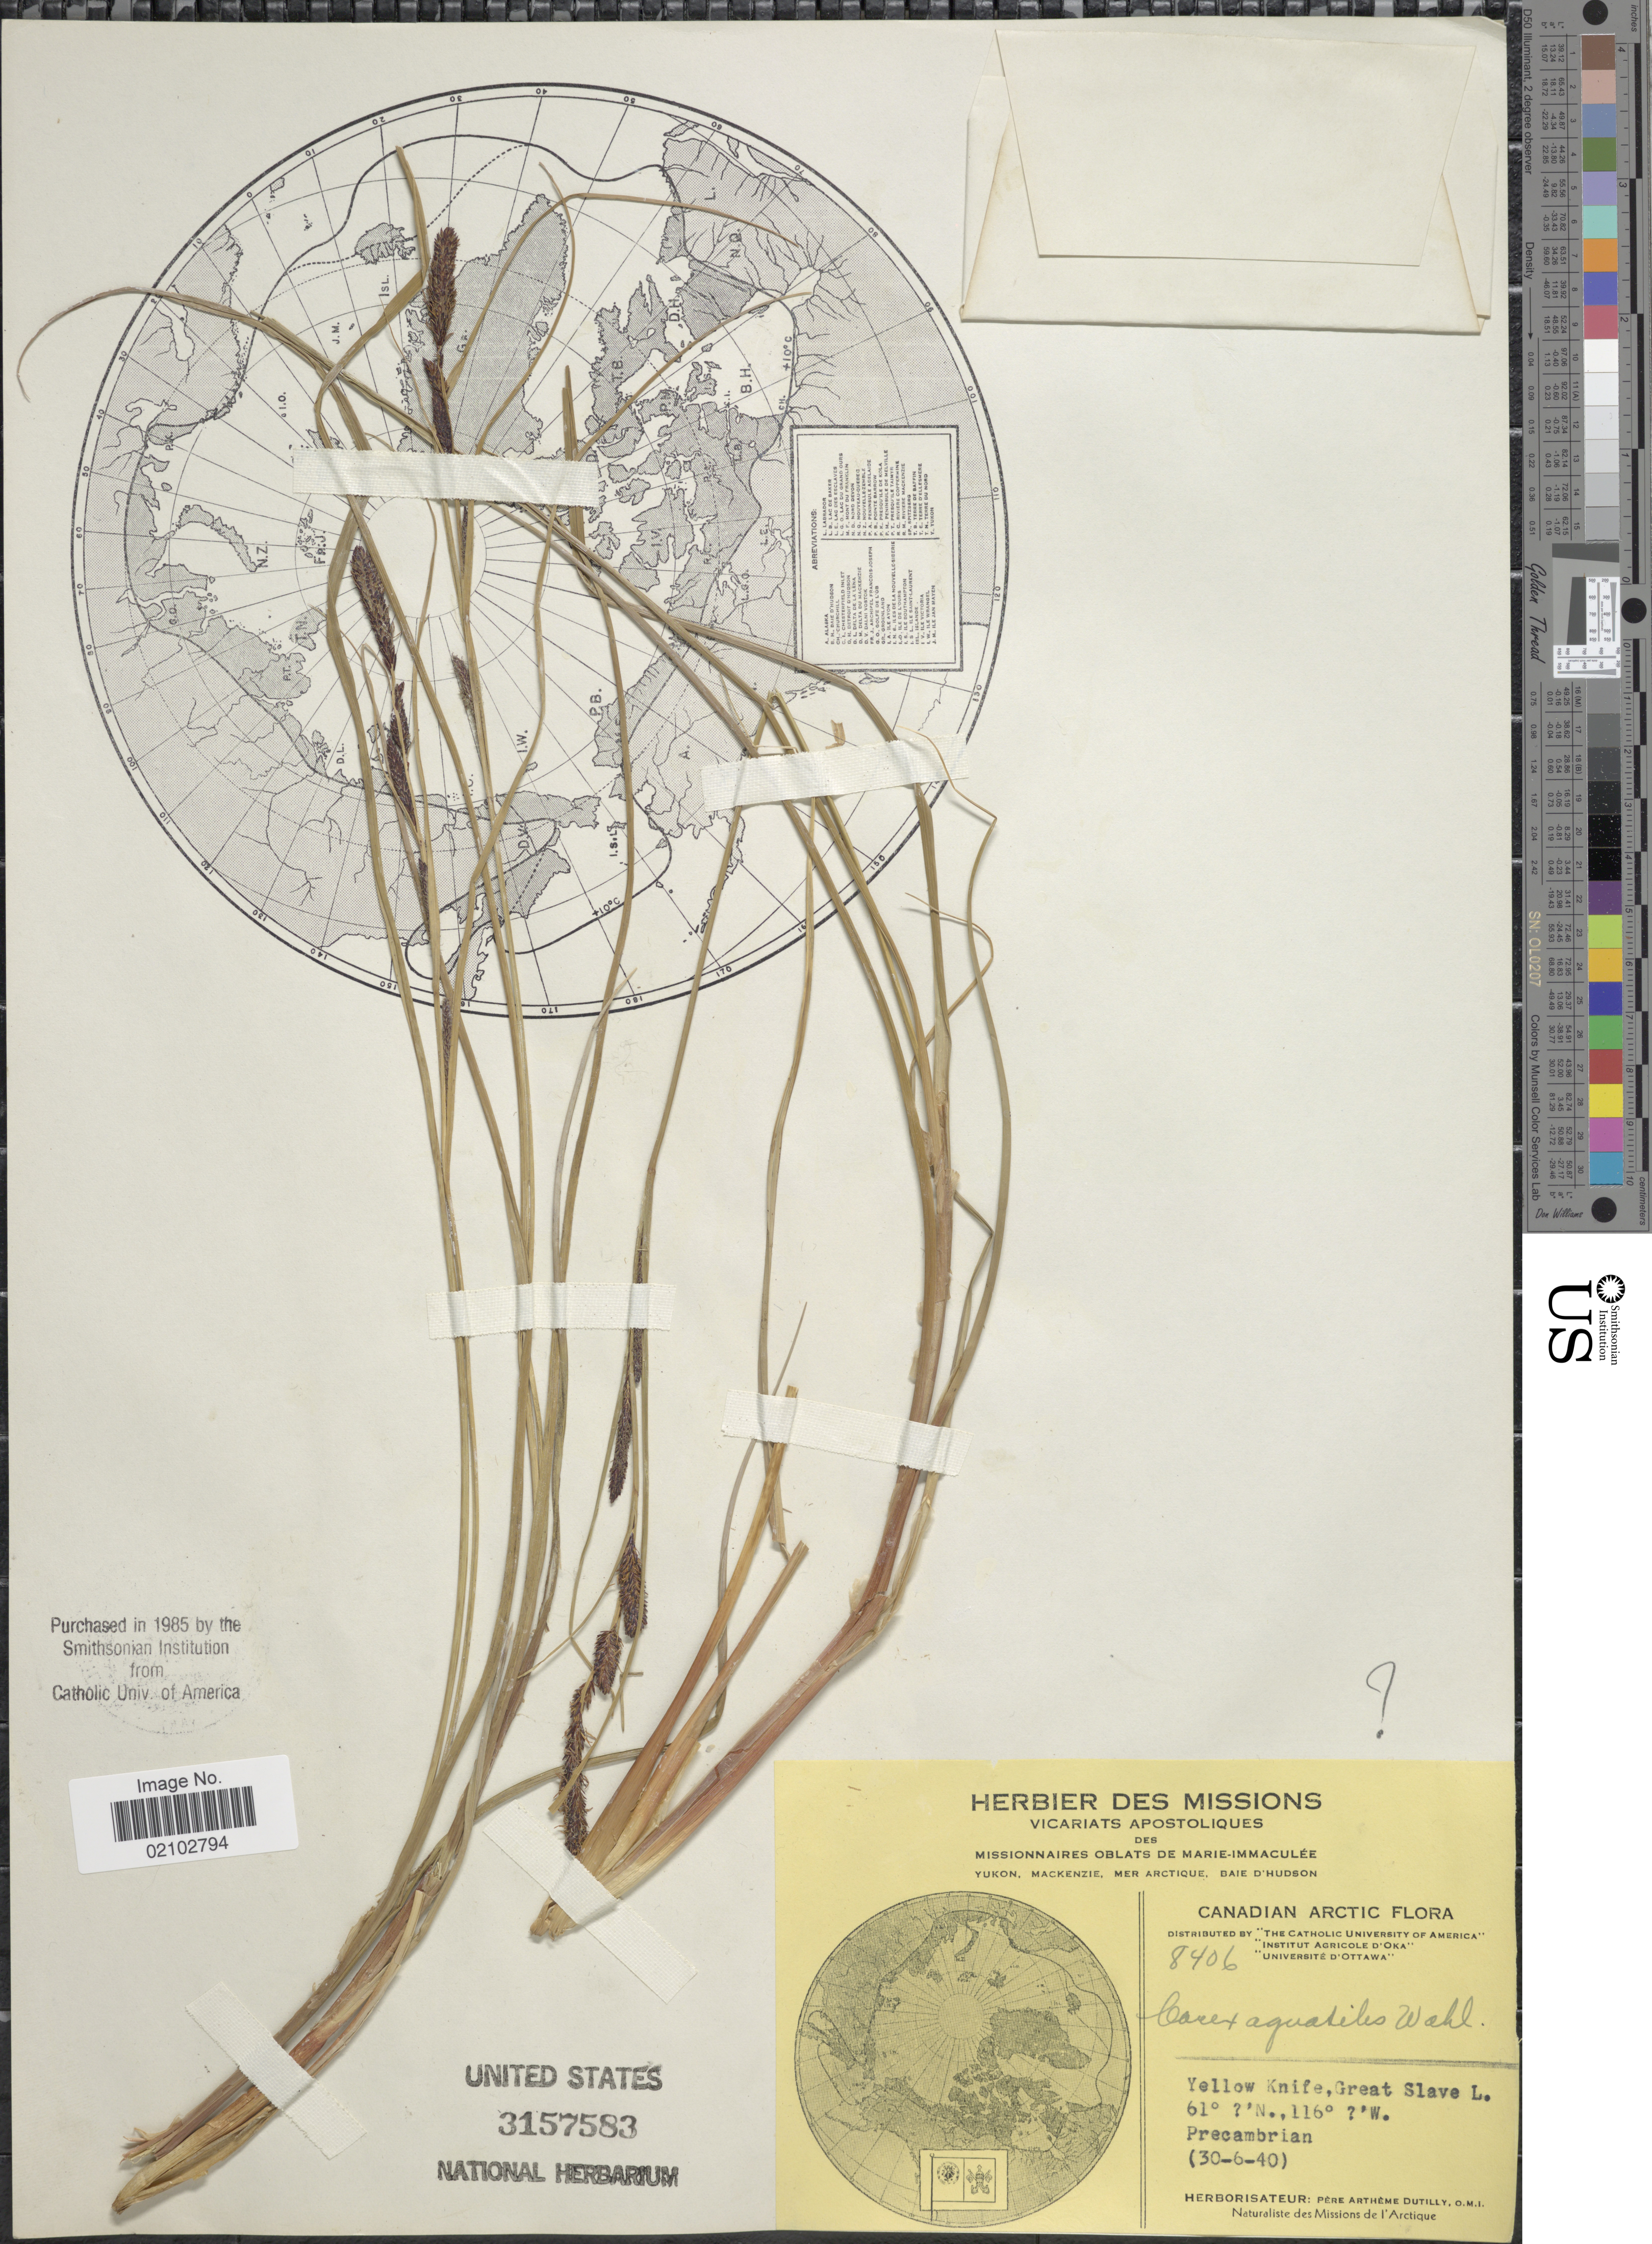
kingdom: Plantae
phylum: Tracheophyta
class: Liliopsida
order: Poales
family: Cyperaceae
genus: Carex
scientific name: Carex aquatilis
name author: Wahlenb.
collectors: A. Dutilly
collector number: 8406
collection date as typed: Transcribed d/m/y: 30/6/40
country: Canada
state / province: Northwest Territories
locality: Canadian Arctic, Yellow Knife, Great Slave L.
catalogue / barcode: US 3157583